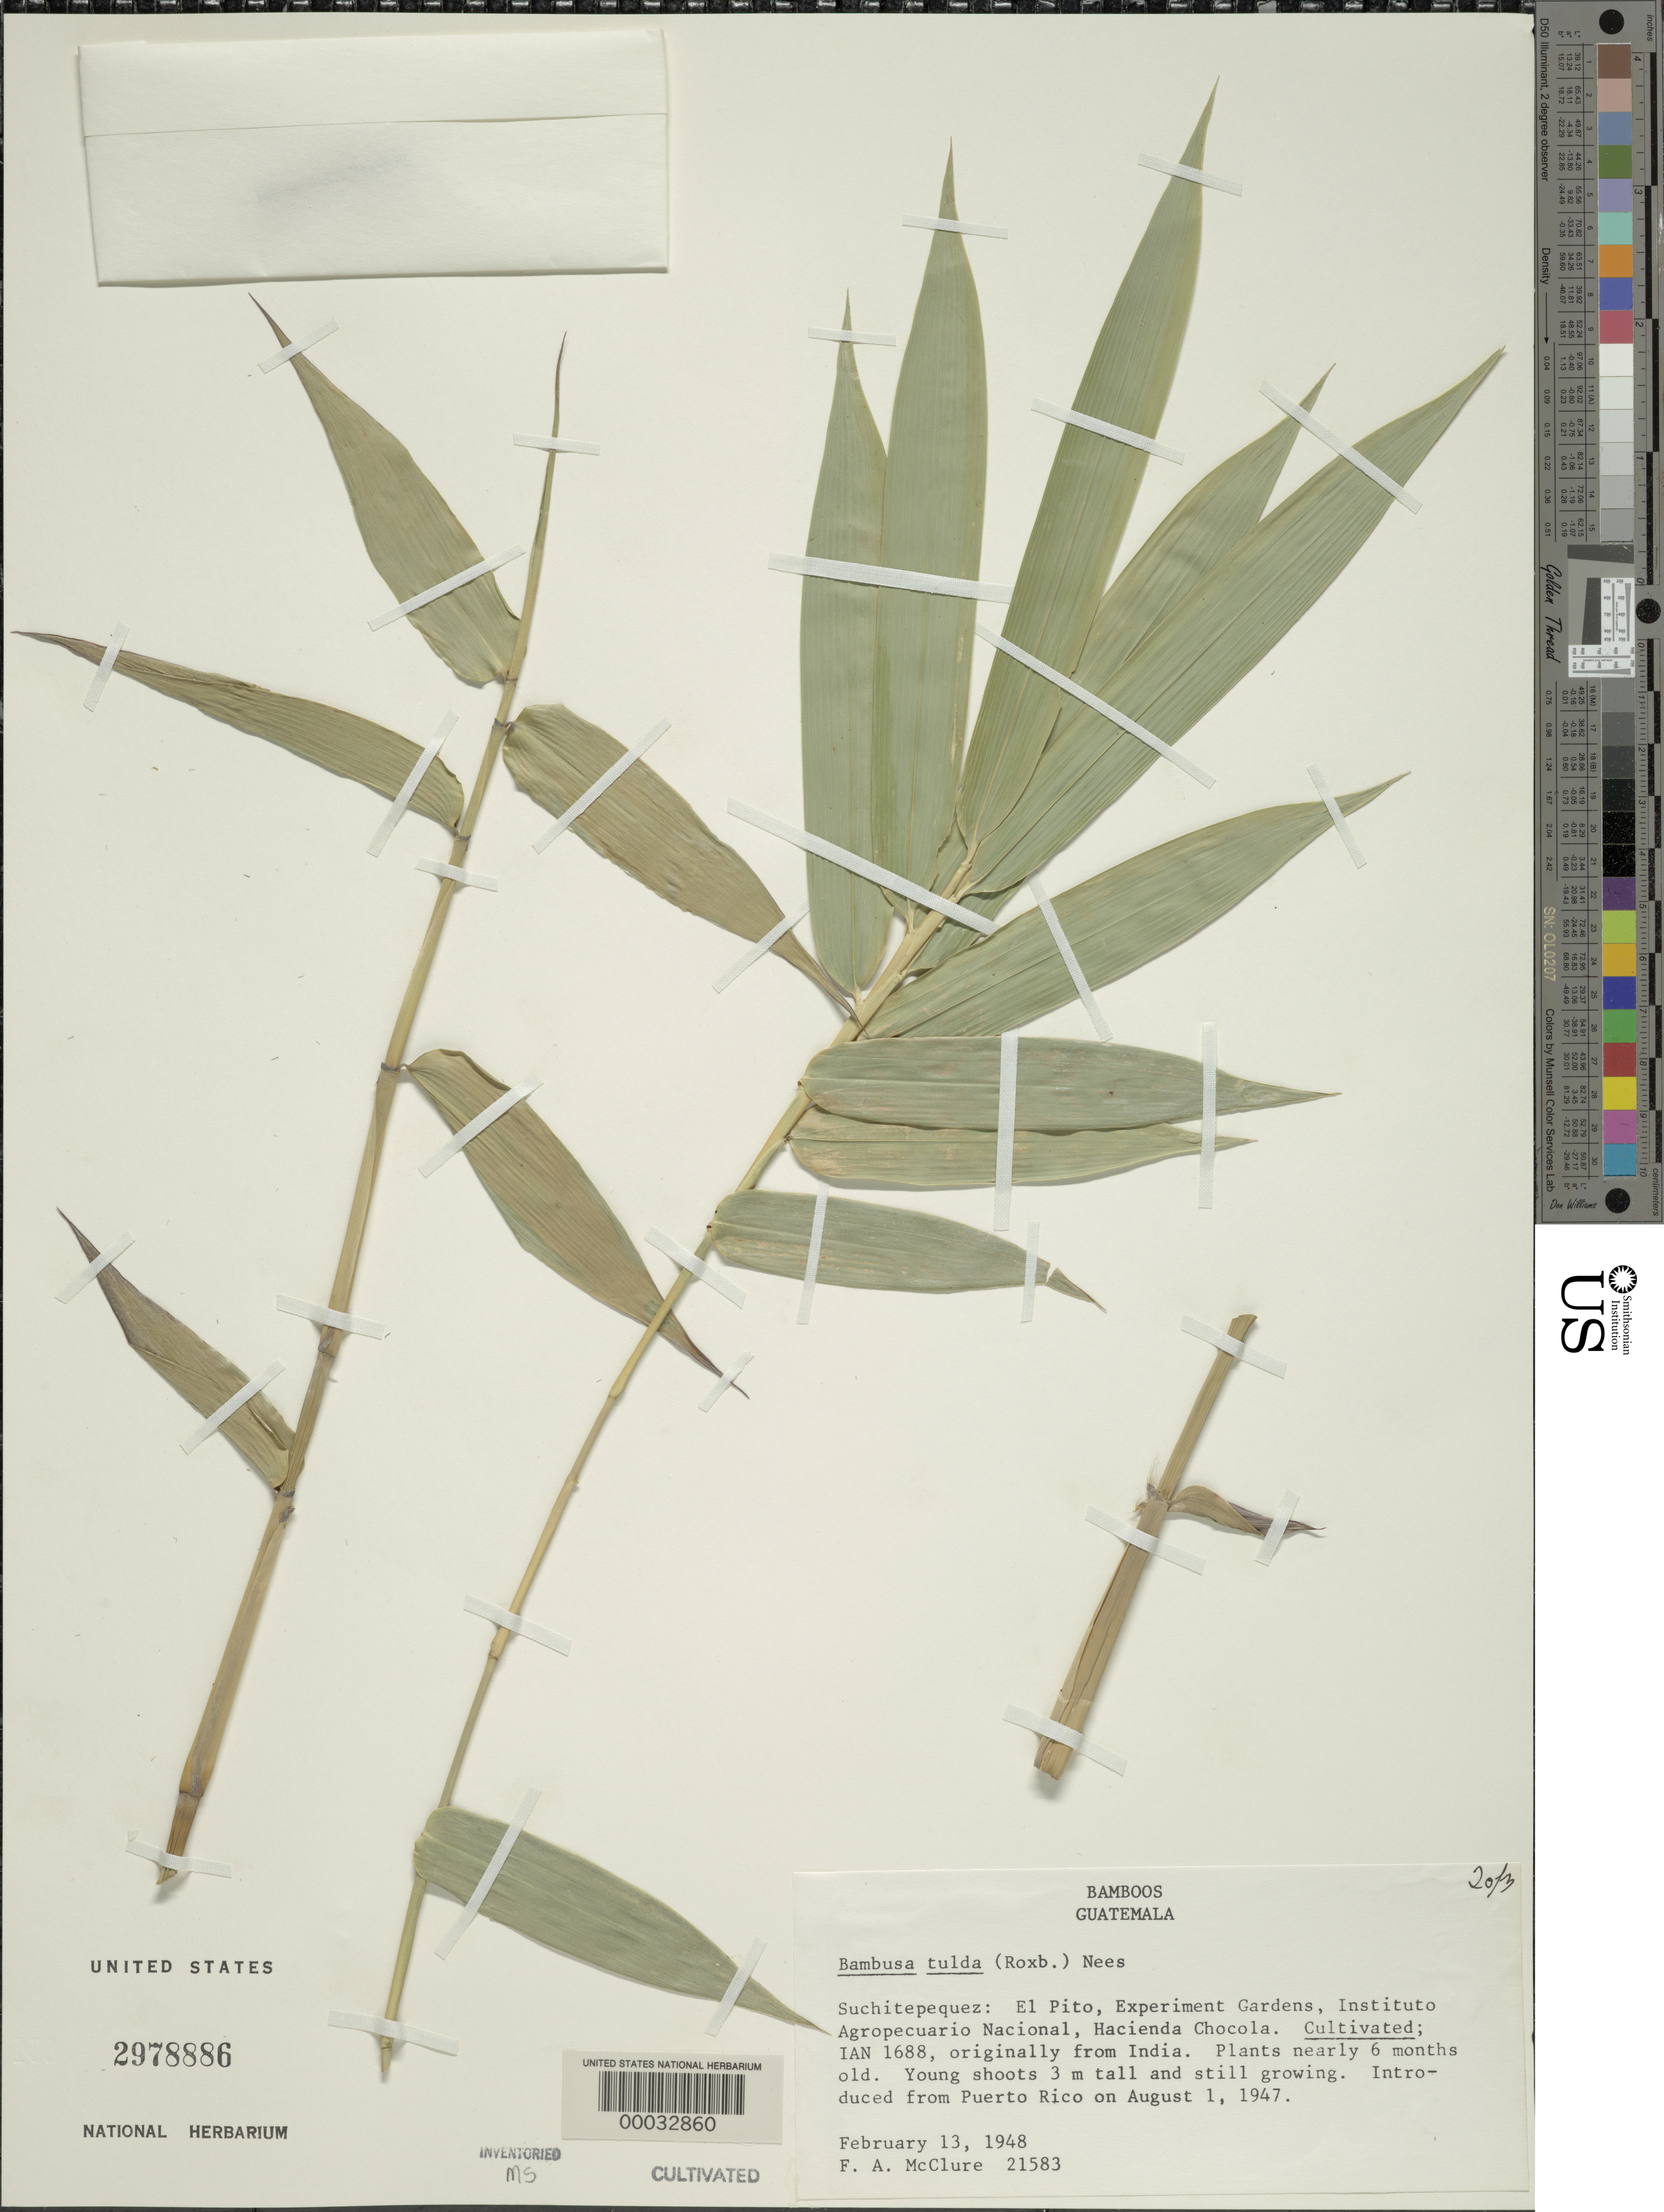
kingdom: Plantae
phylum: Tracheophyta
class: Liliopsida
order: Poales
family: Poaceae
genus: Bambusa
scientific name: Bambusa tulda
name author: Roxb.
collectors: F. A. McClure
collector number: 21583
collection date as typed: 13 Feb 1948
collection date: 1948-02-13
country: Guatemala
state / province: Suchitepéquez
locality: Experimental garden - El Pito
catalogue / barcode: US 2978886